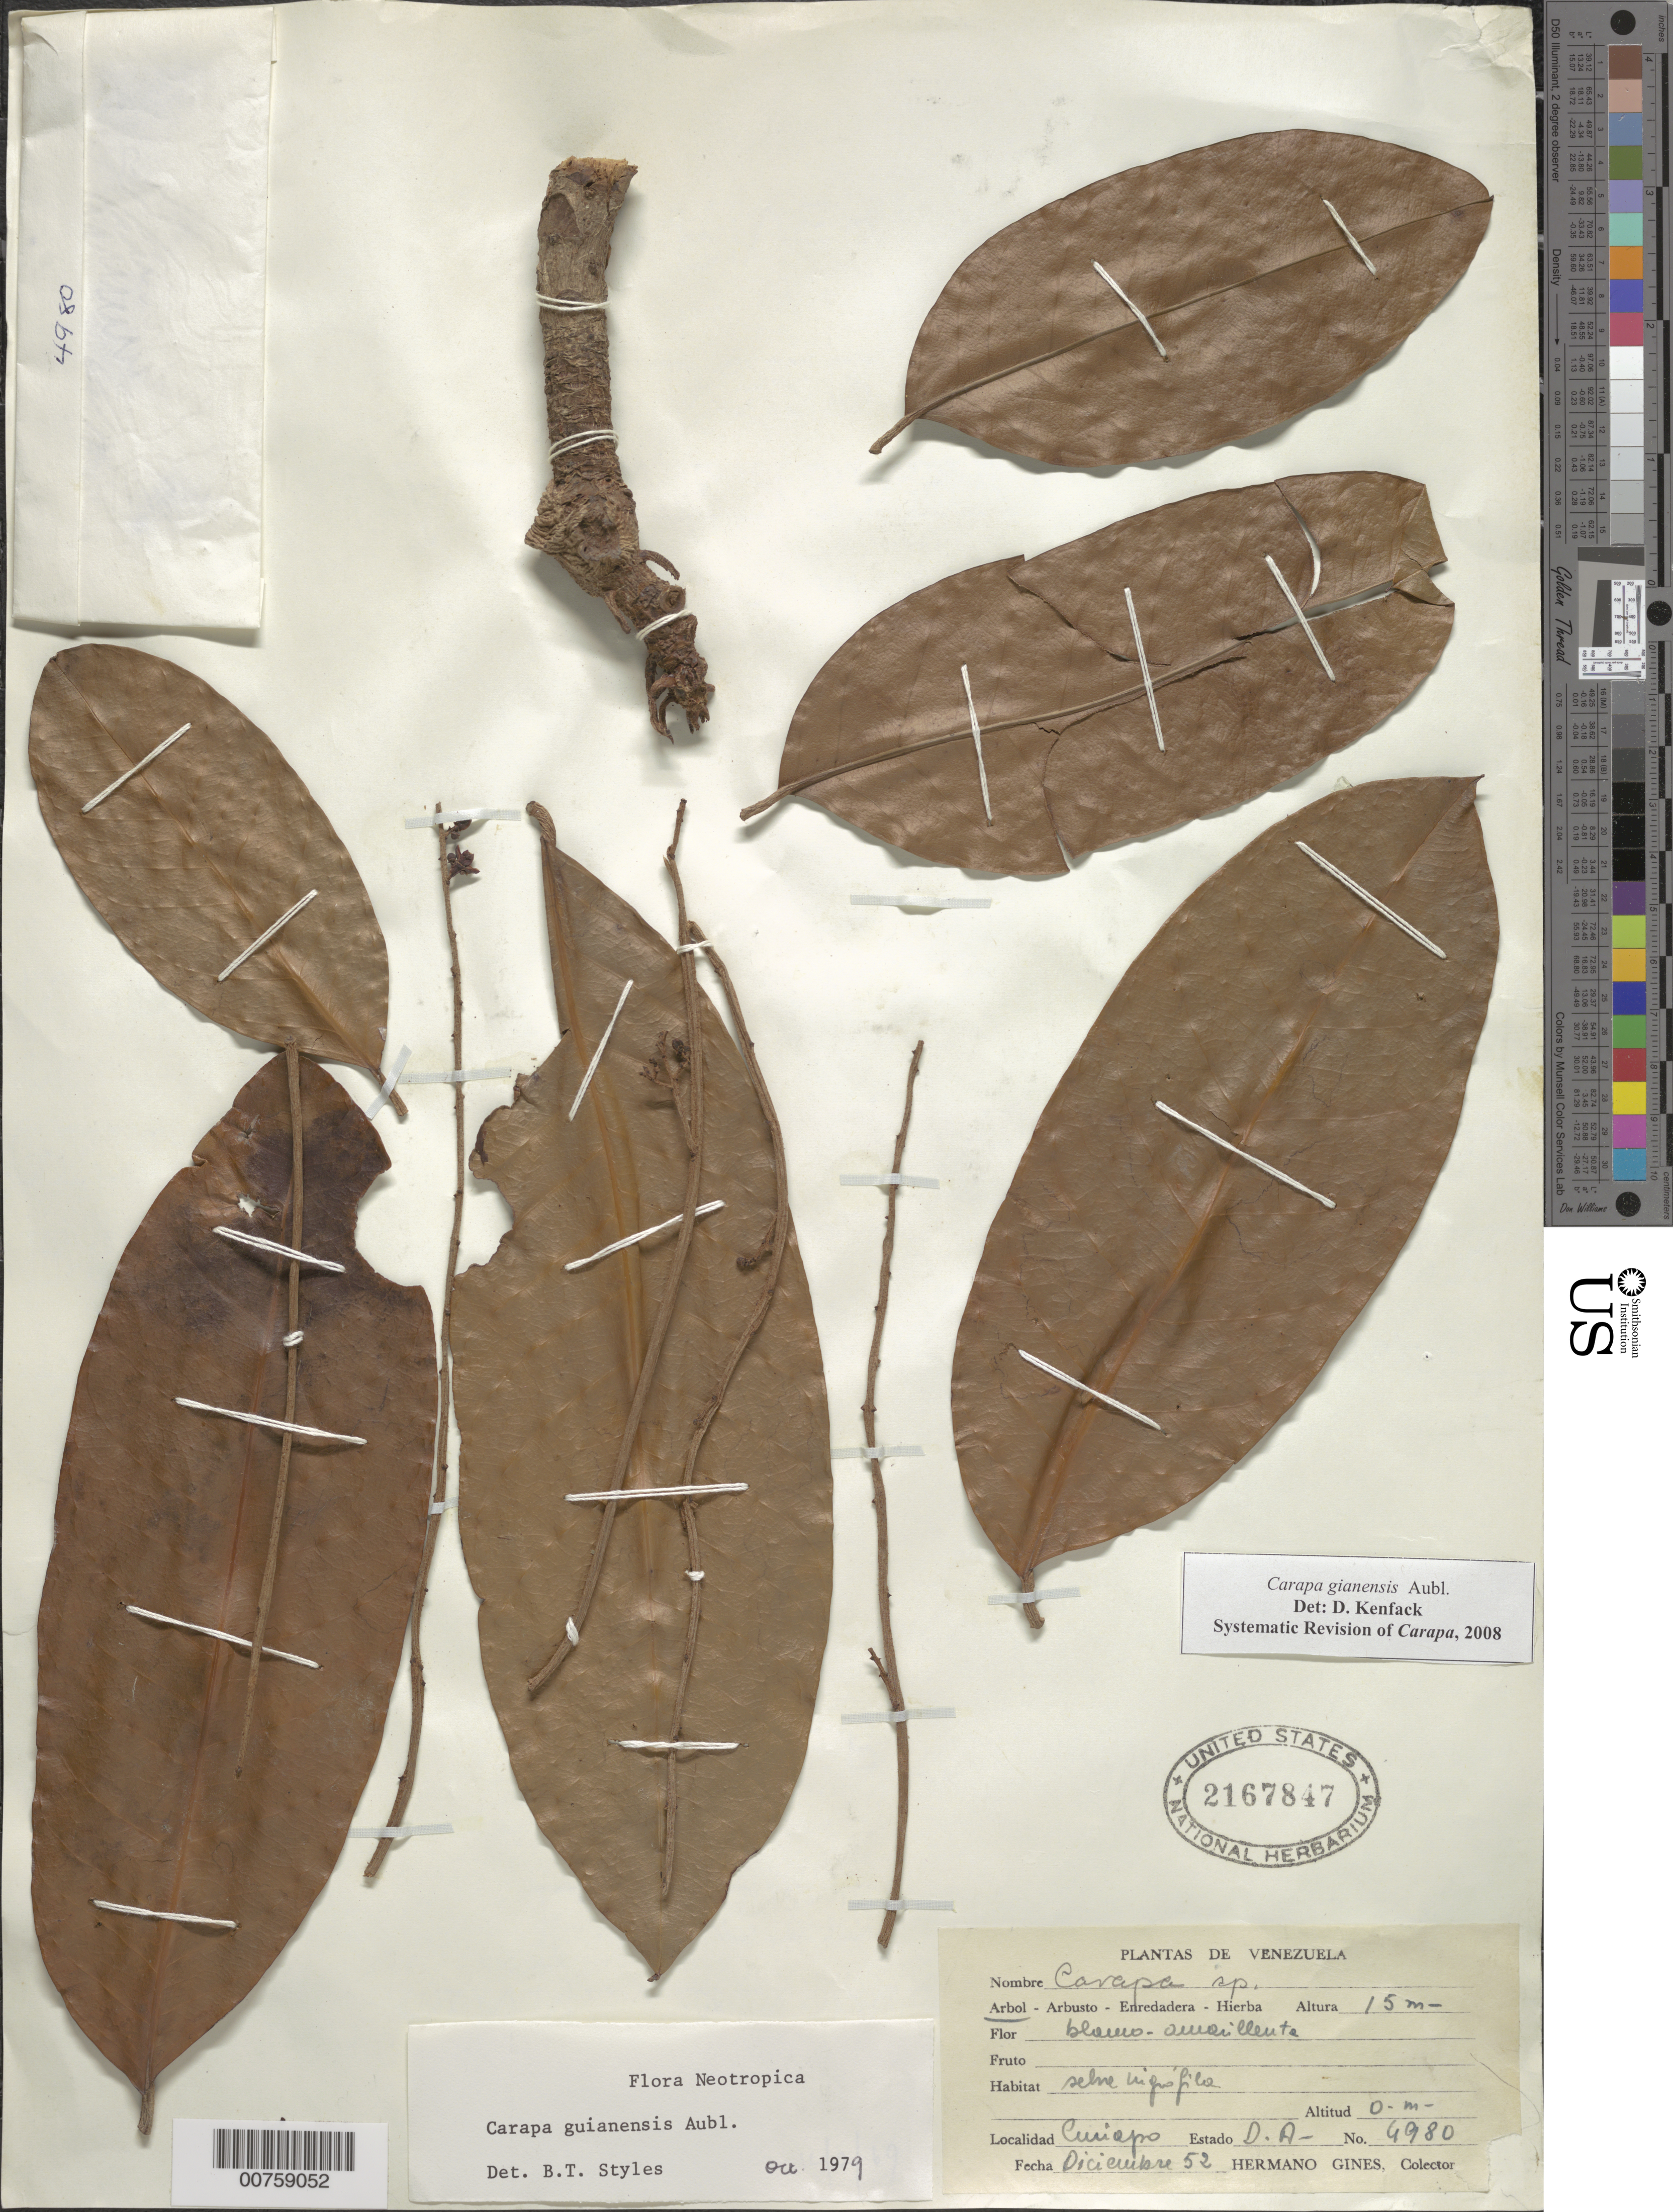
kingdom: Plantae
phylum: Tracheophyta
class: Magnoliopsida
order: Sapindales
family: Meliaceae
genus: Carapa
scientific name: Carapa guianensis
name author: Aubl.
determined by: Styles, B. T.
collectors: H. Gines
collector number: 4980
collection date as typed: Dec-52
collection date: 1952-12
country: Venezuela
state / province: Delta Amacuro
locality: Curiapo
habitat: Selva higrofila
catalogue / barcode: US 2167847